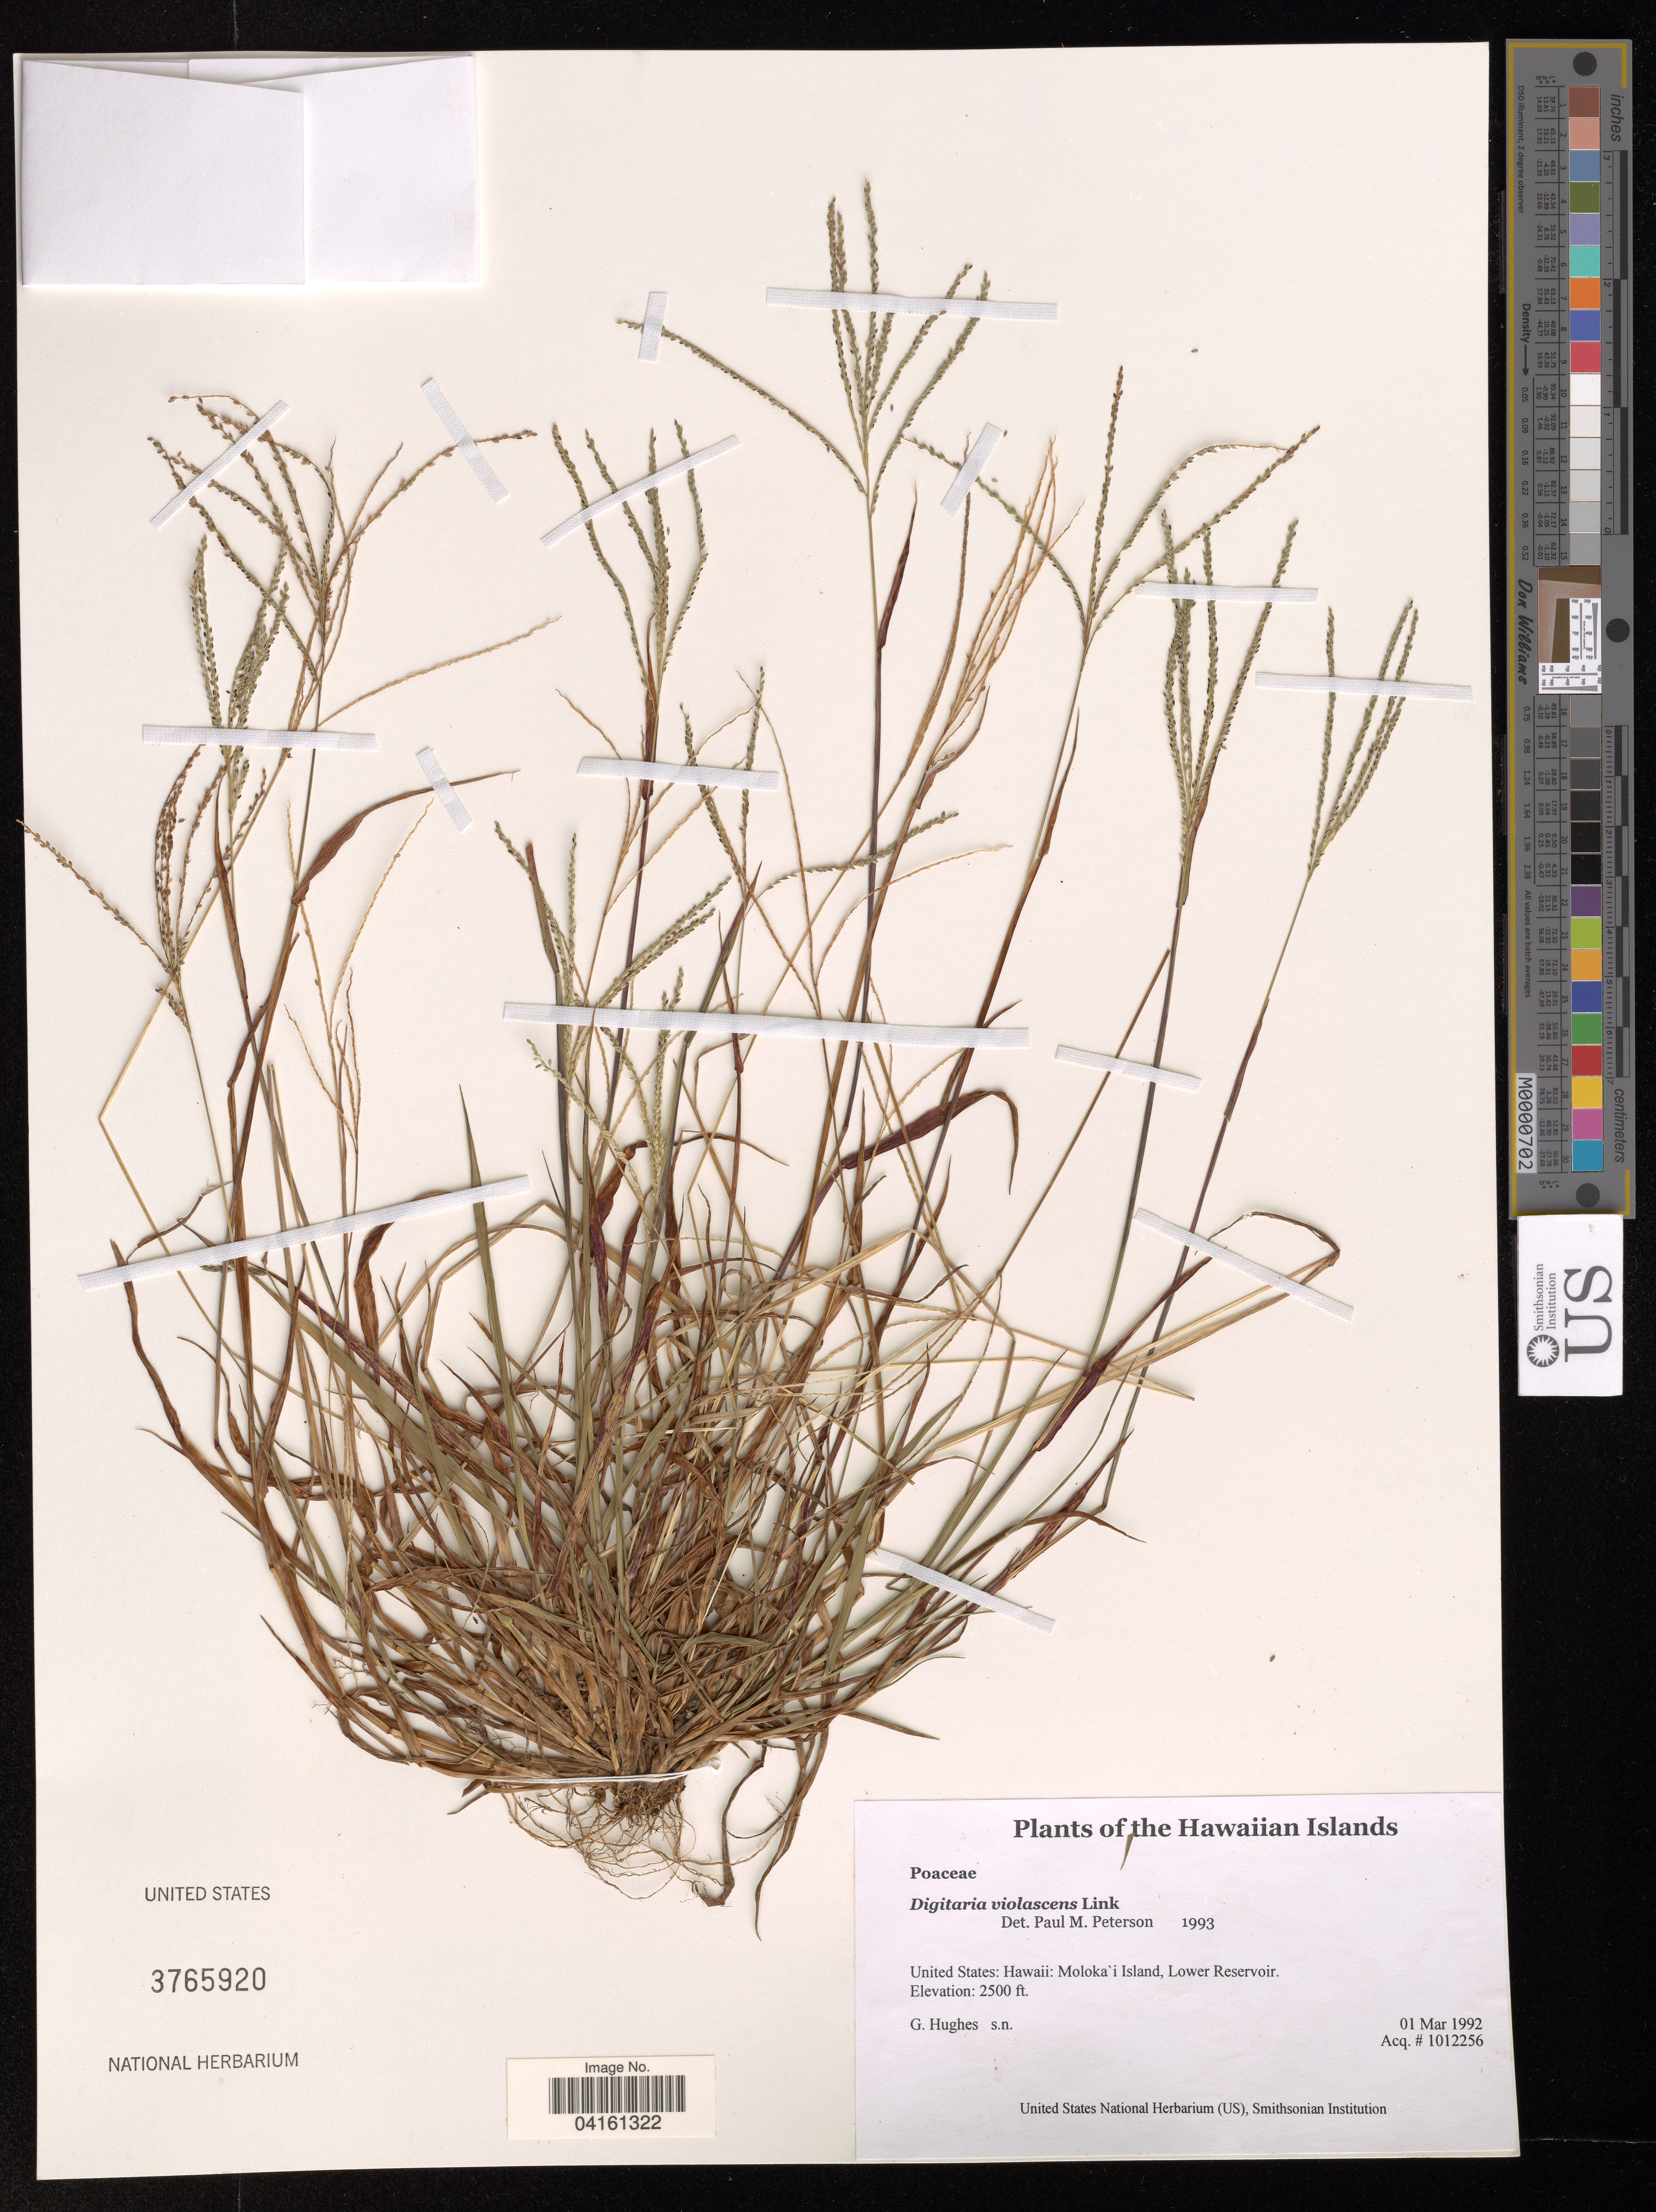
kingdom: Plantae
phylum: Tracheophyta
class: Liliopsida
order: Poales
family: Poaceae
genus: Digitaria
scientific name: Digitaria violascens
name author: Link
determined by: Peterson, Paul M., (BOT), Smithsonian Institution - National Museum of Natural History (UNITED STATES)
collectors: G. Hughes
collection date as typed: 3-1-92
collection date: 1992-03-01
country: United States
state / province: Hawaii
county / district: Maui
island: Moloka'i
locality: Lower Reservoir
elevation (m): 762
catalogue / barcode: US 3765920